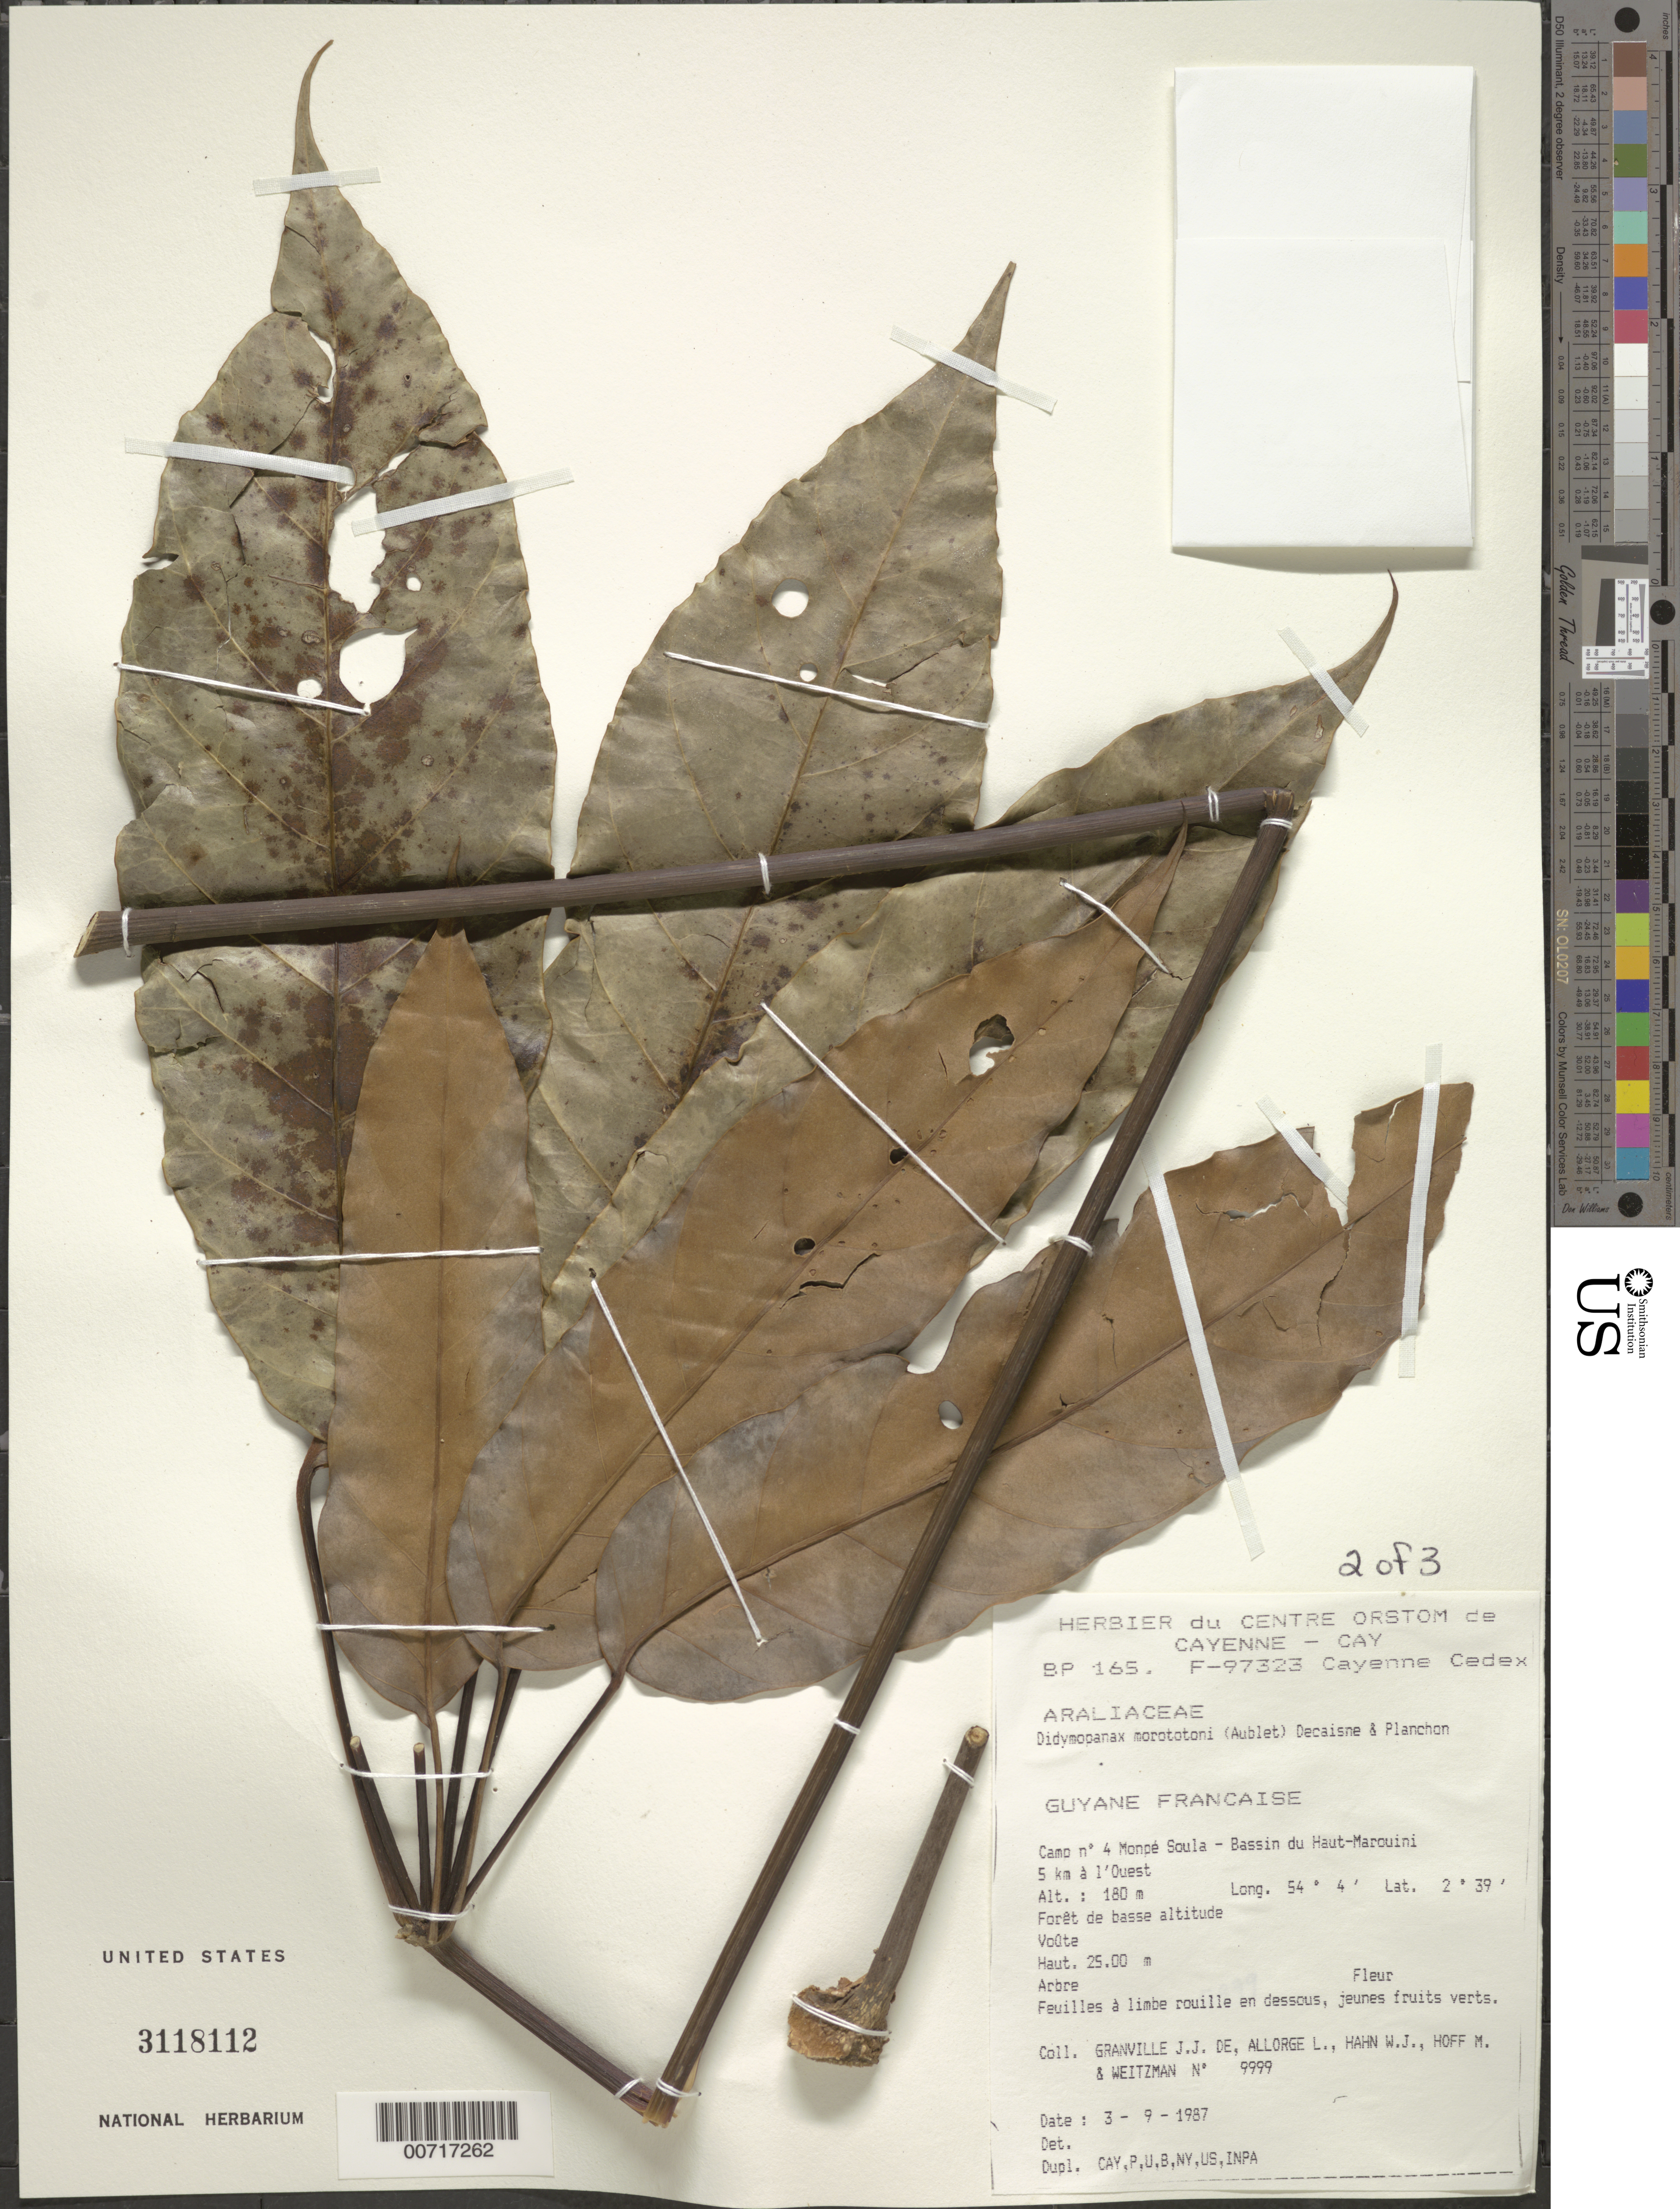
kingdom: Plantae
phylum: Tracheophyta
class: Magnoliopsida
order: Apiales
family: Araliaceae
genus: Schefflera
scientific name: Schefflera morototoni (Aubl.) Maguire, Steyerm. & Frodin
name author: (Aubl.) Maguire et al.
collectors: J.-J. de Granville, L. Allorge, W. J. Hahn, M. Hoff & Weitzman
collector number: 9999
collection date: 1987-09-03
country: French Guiana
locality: Guyane Francaise. Camp n° 4 Monpé Soula - Bassin du Haut-Marouini, 5 km à l'Ouest.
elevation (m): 180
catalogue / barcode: US 3118112